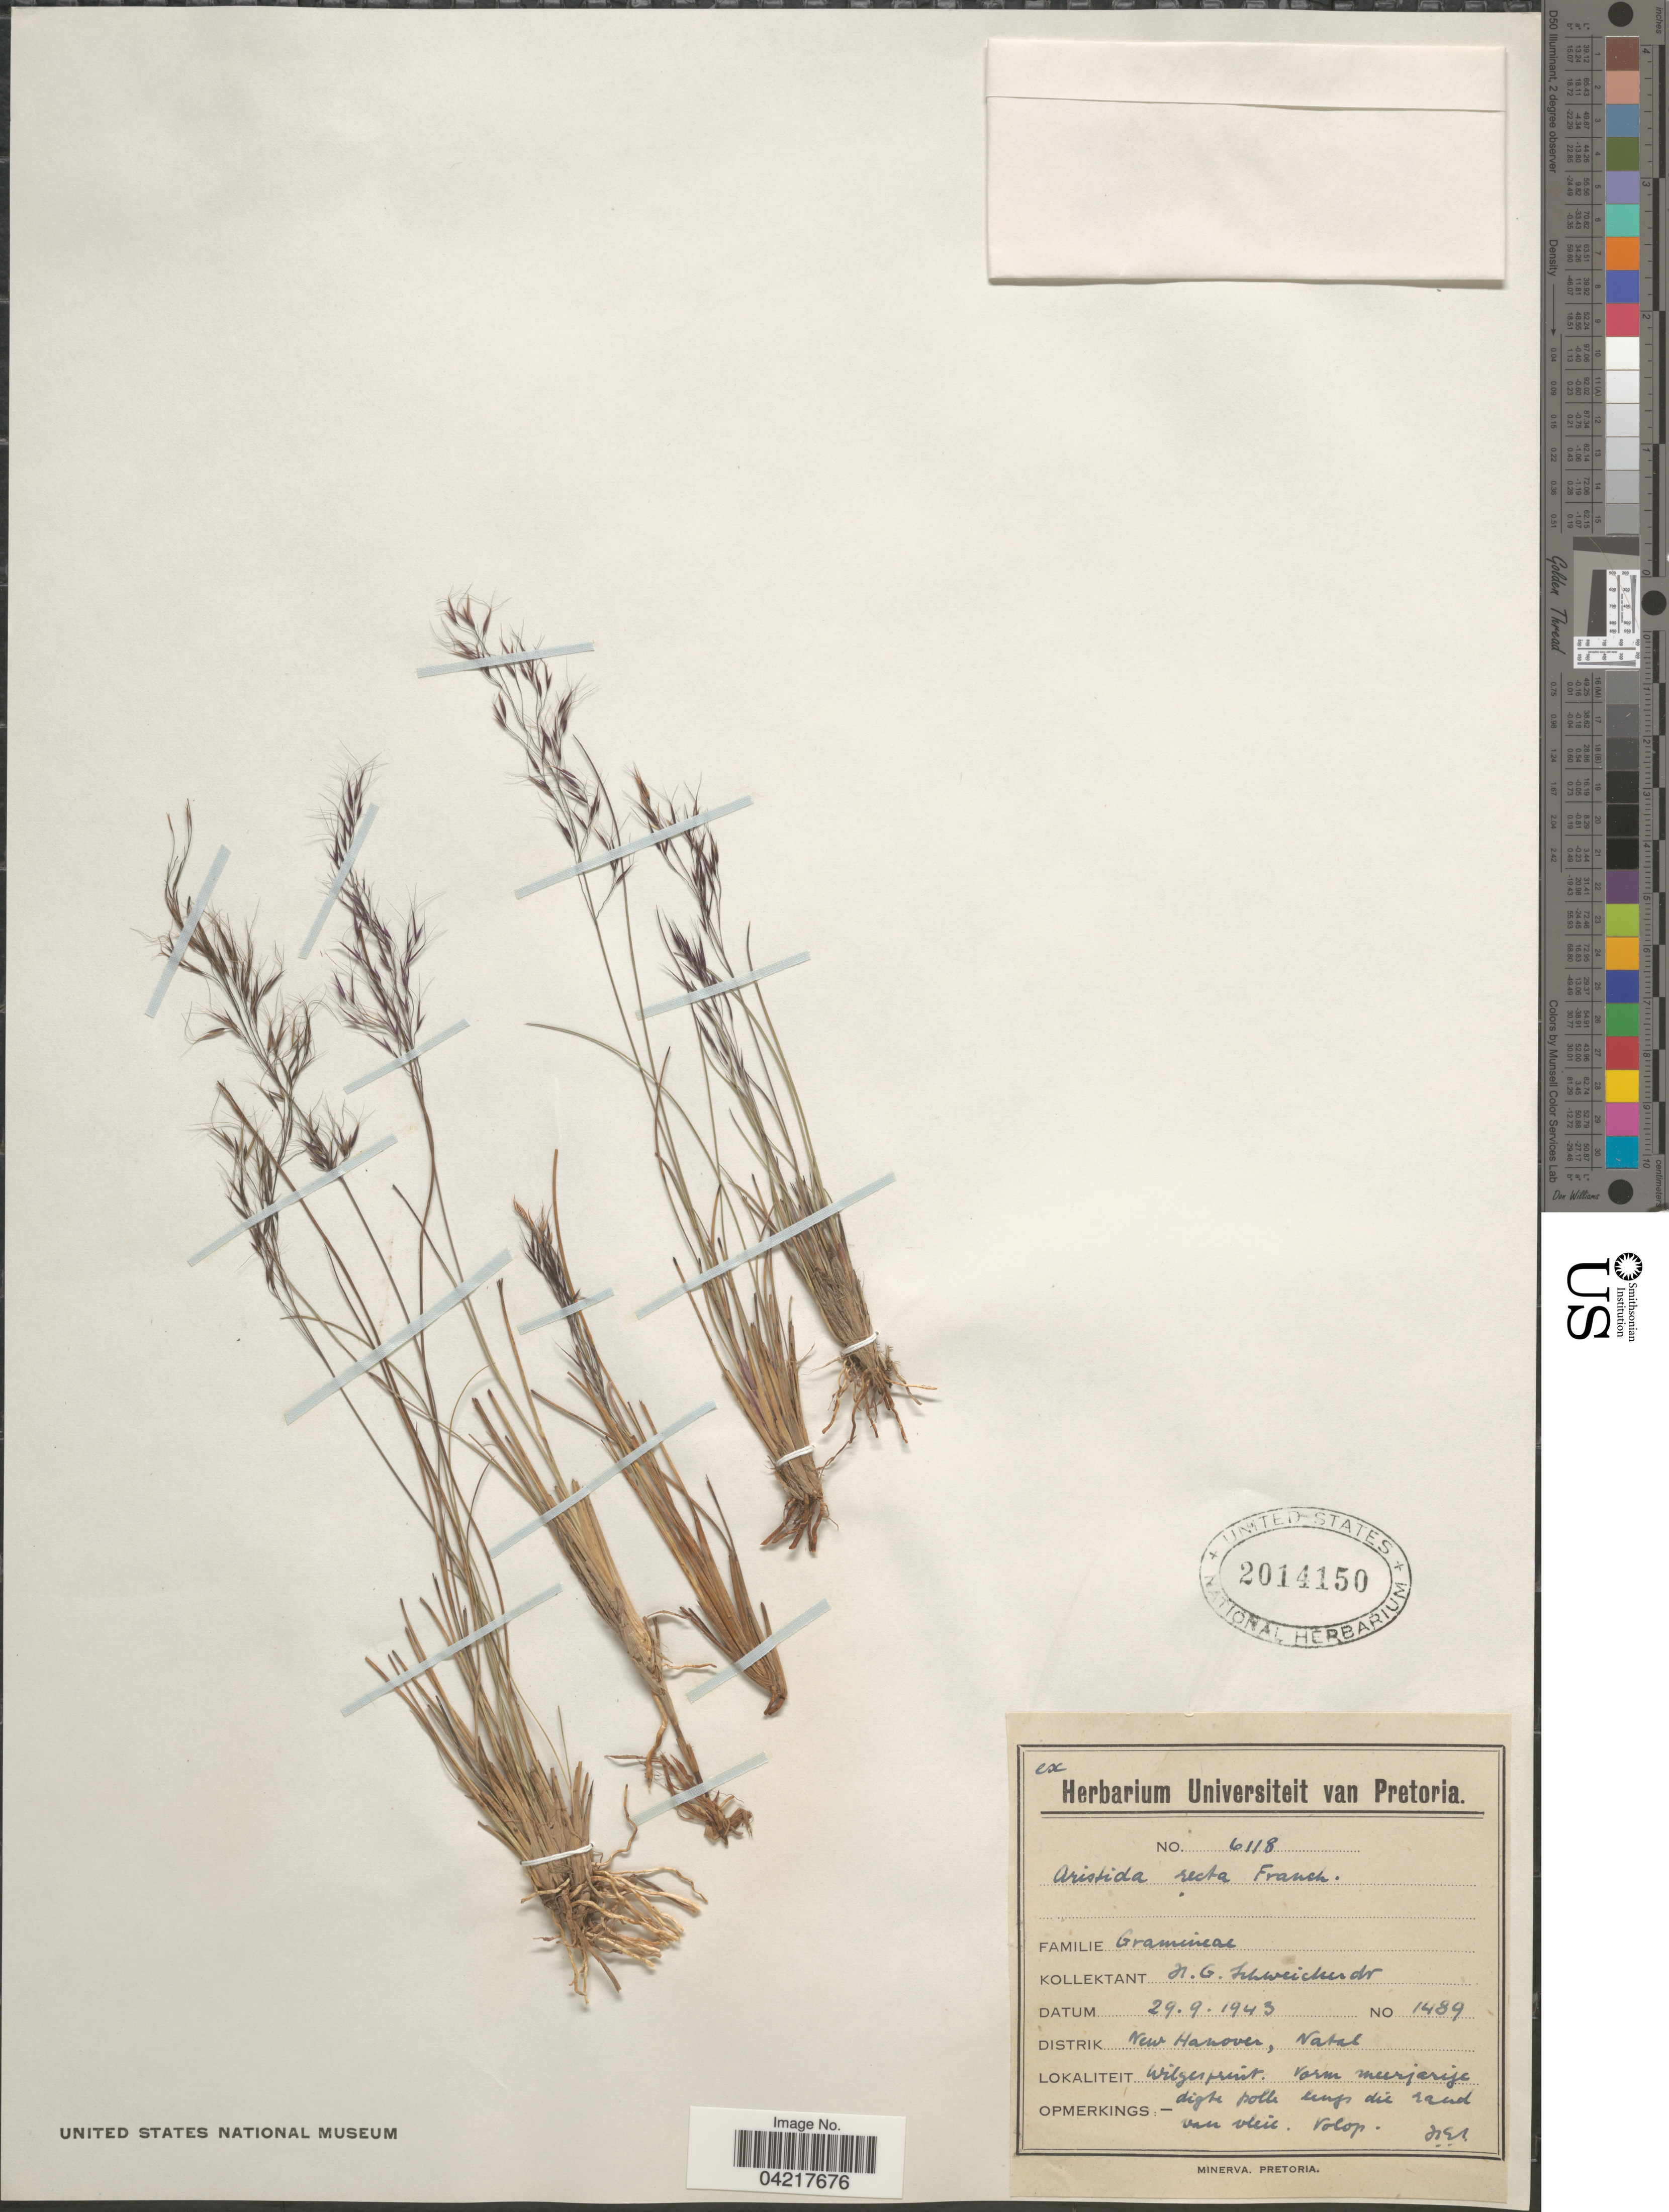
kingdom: Plantae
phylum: Tracheophyta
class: Liliopsida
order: Poales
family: Poaceae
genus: Aristida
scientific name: Aristida recta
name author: Franch.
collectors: H. Schweickerdt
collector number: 1489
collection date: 1943-09-29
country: South Africa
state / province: KwaZulu-Natal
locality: New Hanover, Natal. Wilgespruit.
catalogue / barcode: US 2014150